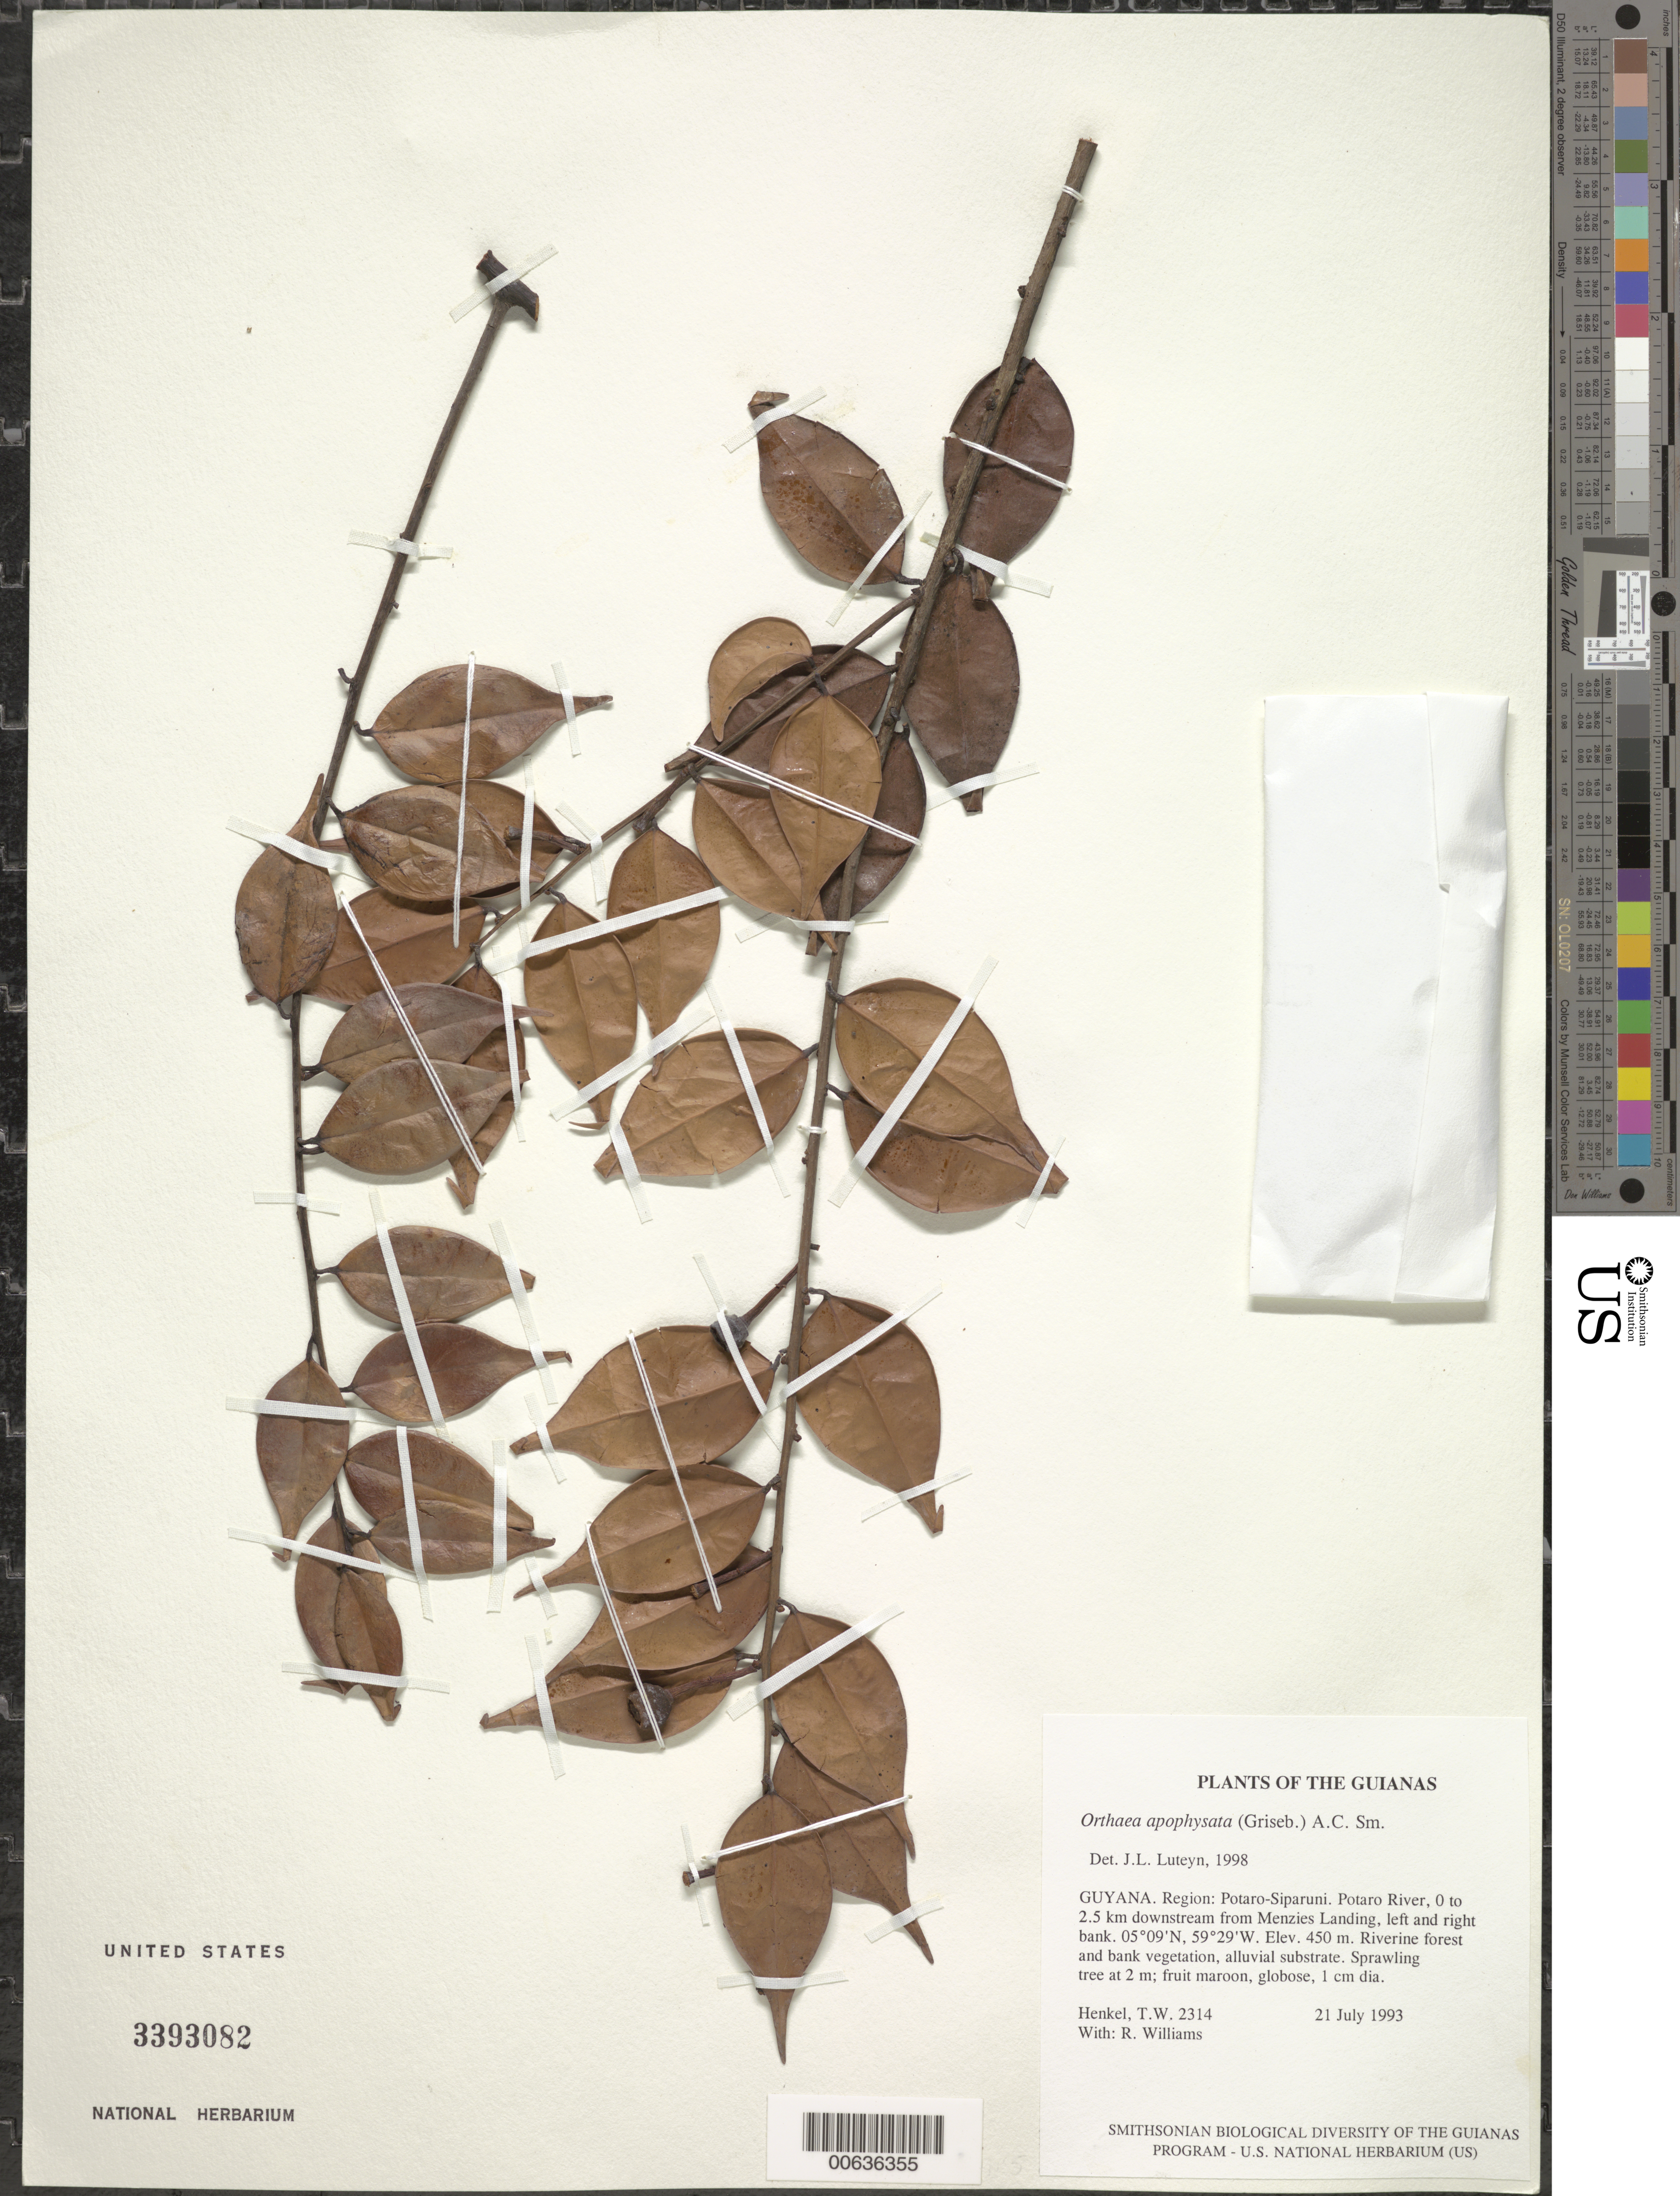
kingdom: Plantae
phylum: Tracheophyta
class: Magnoliopsida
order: Ericales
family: Ericaceae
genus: Orthaea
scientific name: Orthaea apophysata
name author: (Griseb.) A.C. Sm.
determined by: Luteyn, J. L.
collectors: T. Henkel & R. Williams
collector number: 2314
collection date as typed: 21 July 1993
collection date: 1993-07-21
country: Guyana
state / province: Potaro-Siparuni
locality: Potaro River, 0 to 2.5 km downstream from Menzies Landing, left and right bank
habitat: Riverine forest and bank vegetation, alluvial substrate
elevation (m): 450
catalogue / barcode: US 3393082